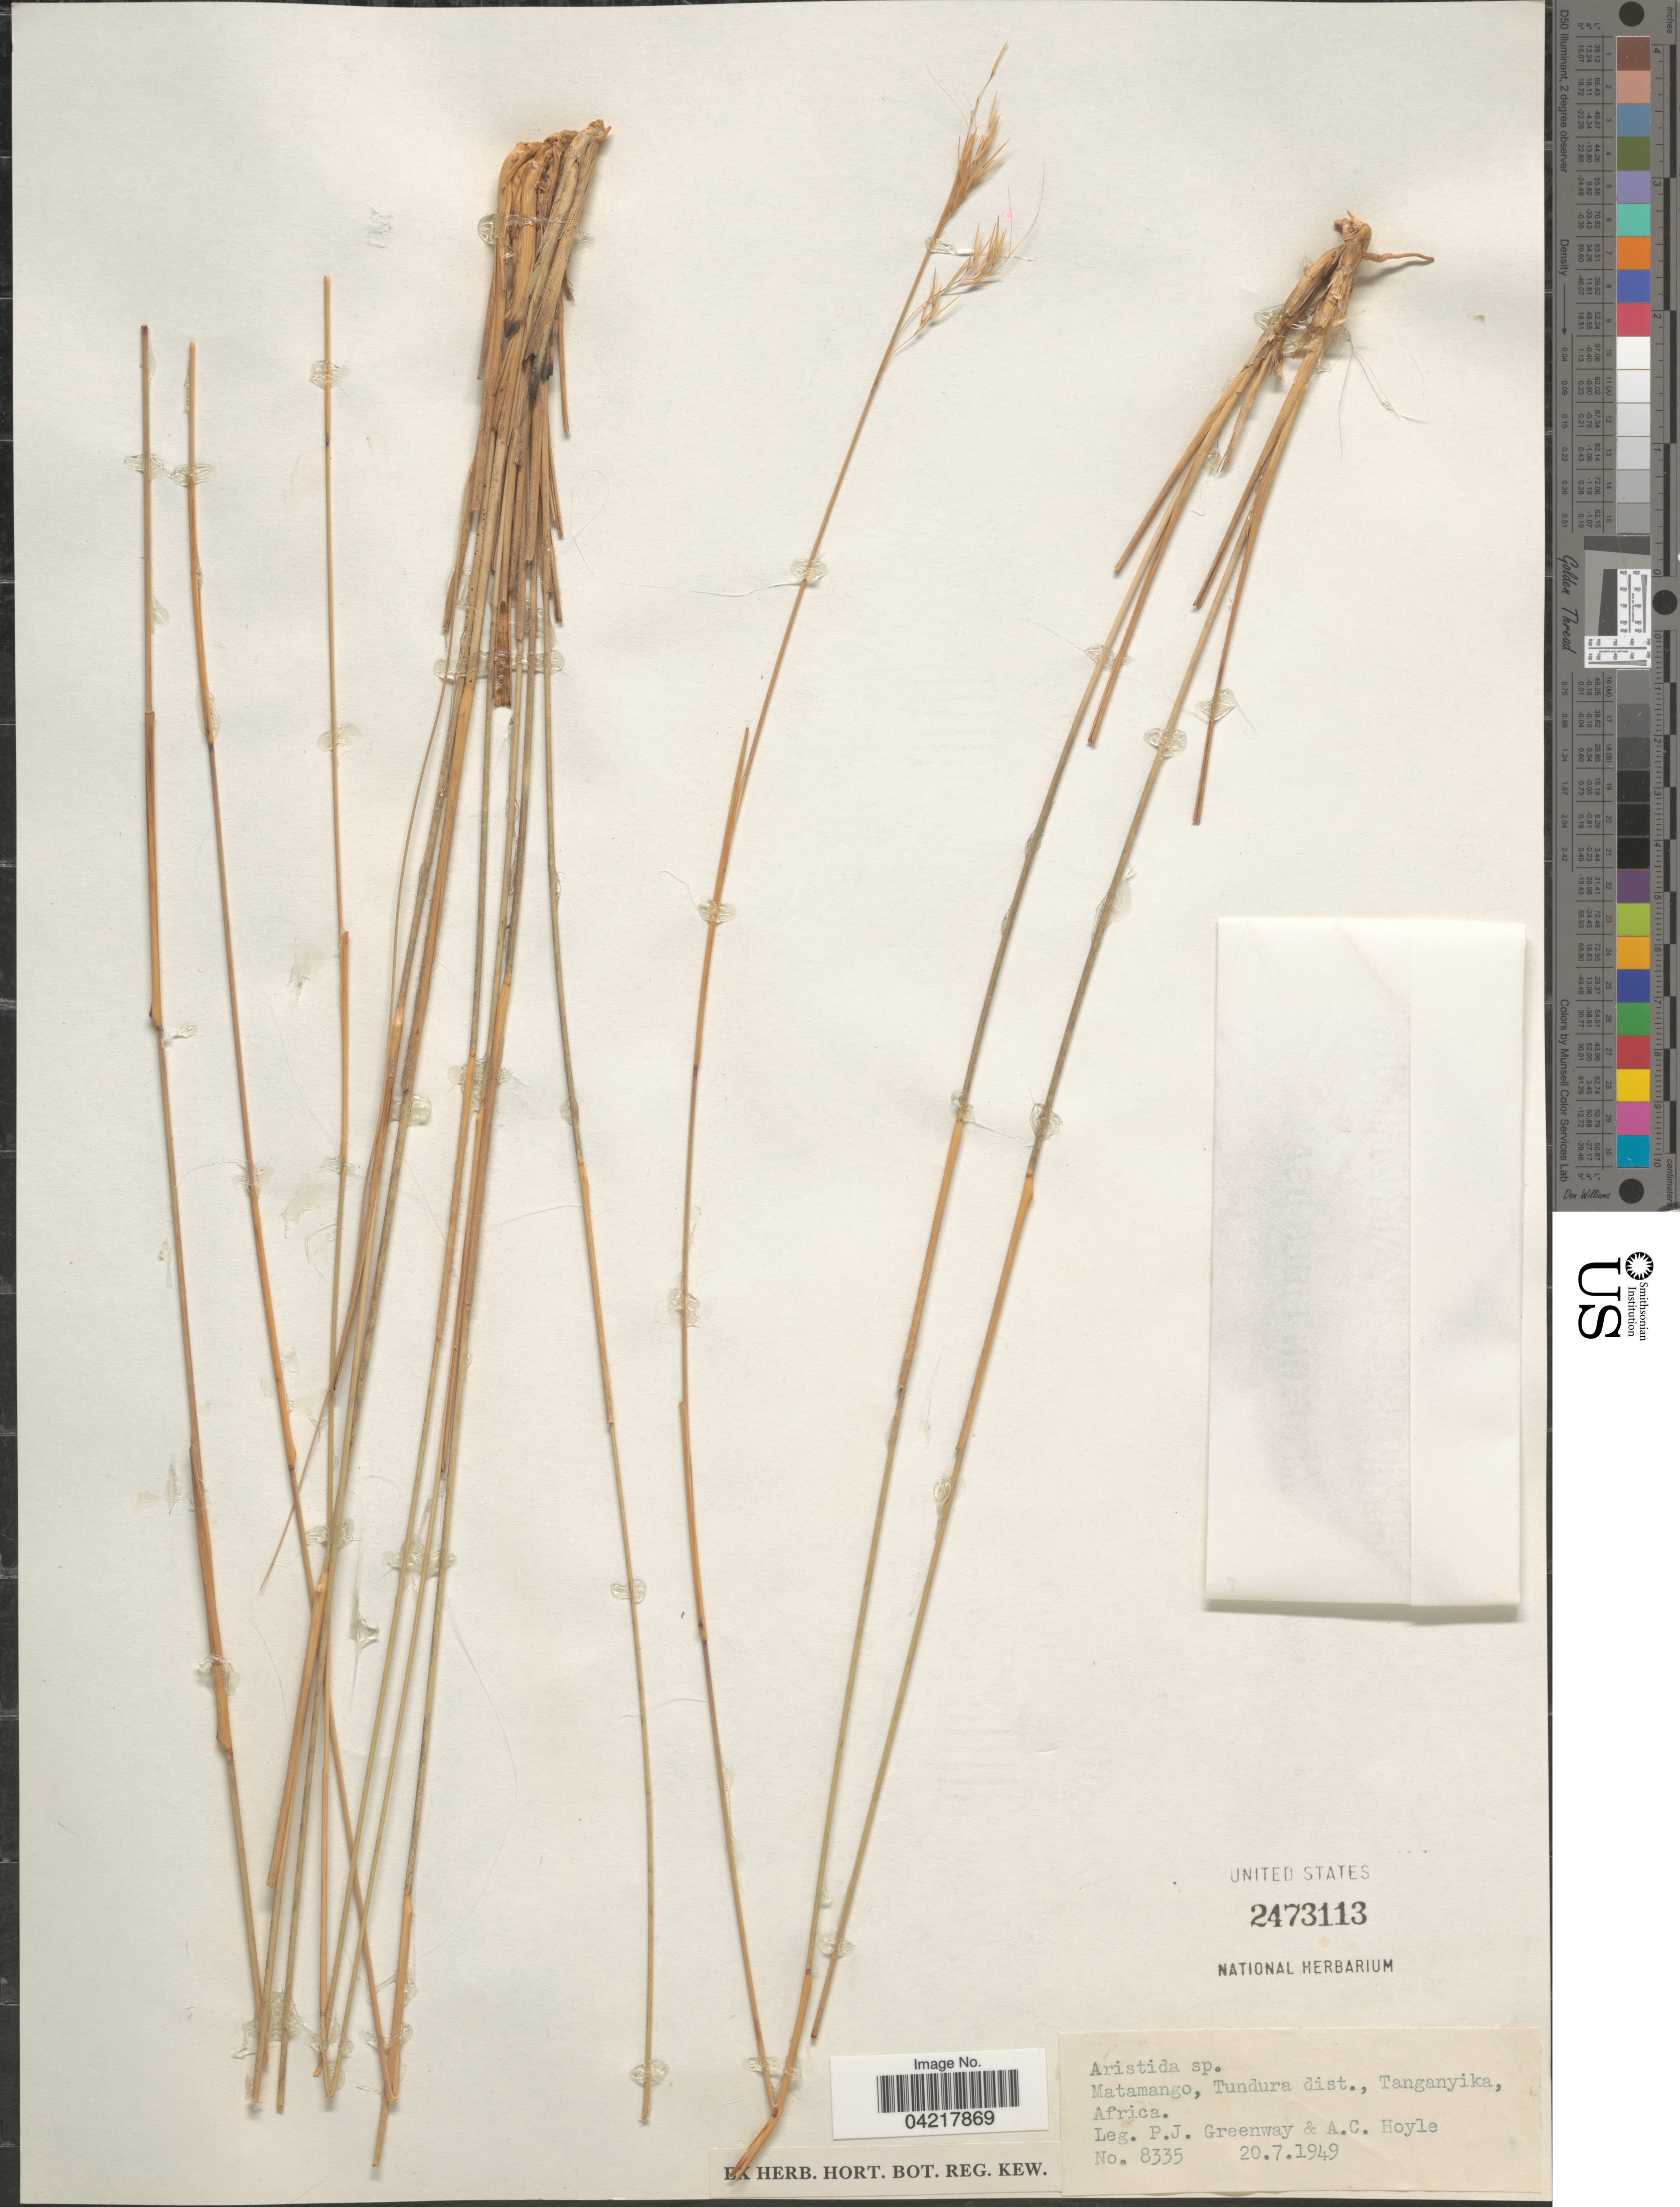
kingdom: Plantae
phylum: Tracheophyta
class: Liliopsida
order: Poales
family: Poaceae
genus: Aristida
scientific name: Aristida sp.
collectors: P. J. Greenway & A. Hoyle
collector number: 8335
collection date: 1949-07-20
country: Tanzania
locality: Matamango, Tundura dist., Tanganyika.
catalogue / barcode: US 2473113